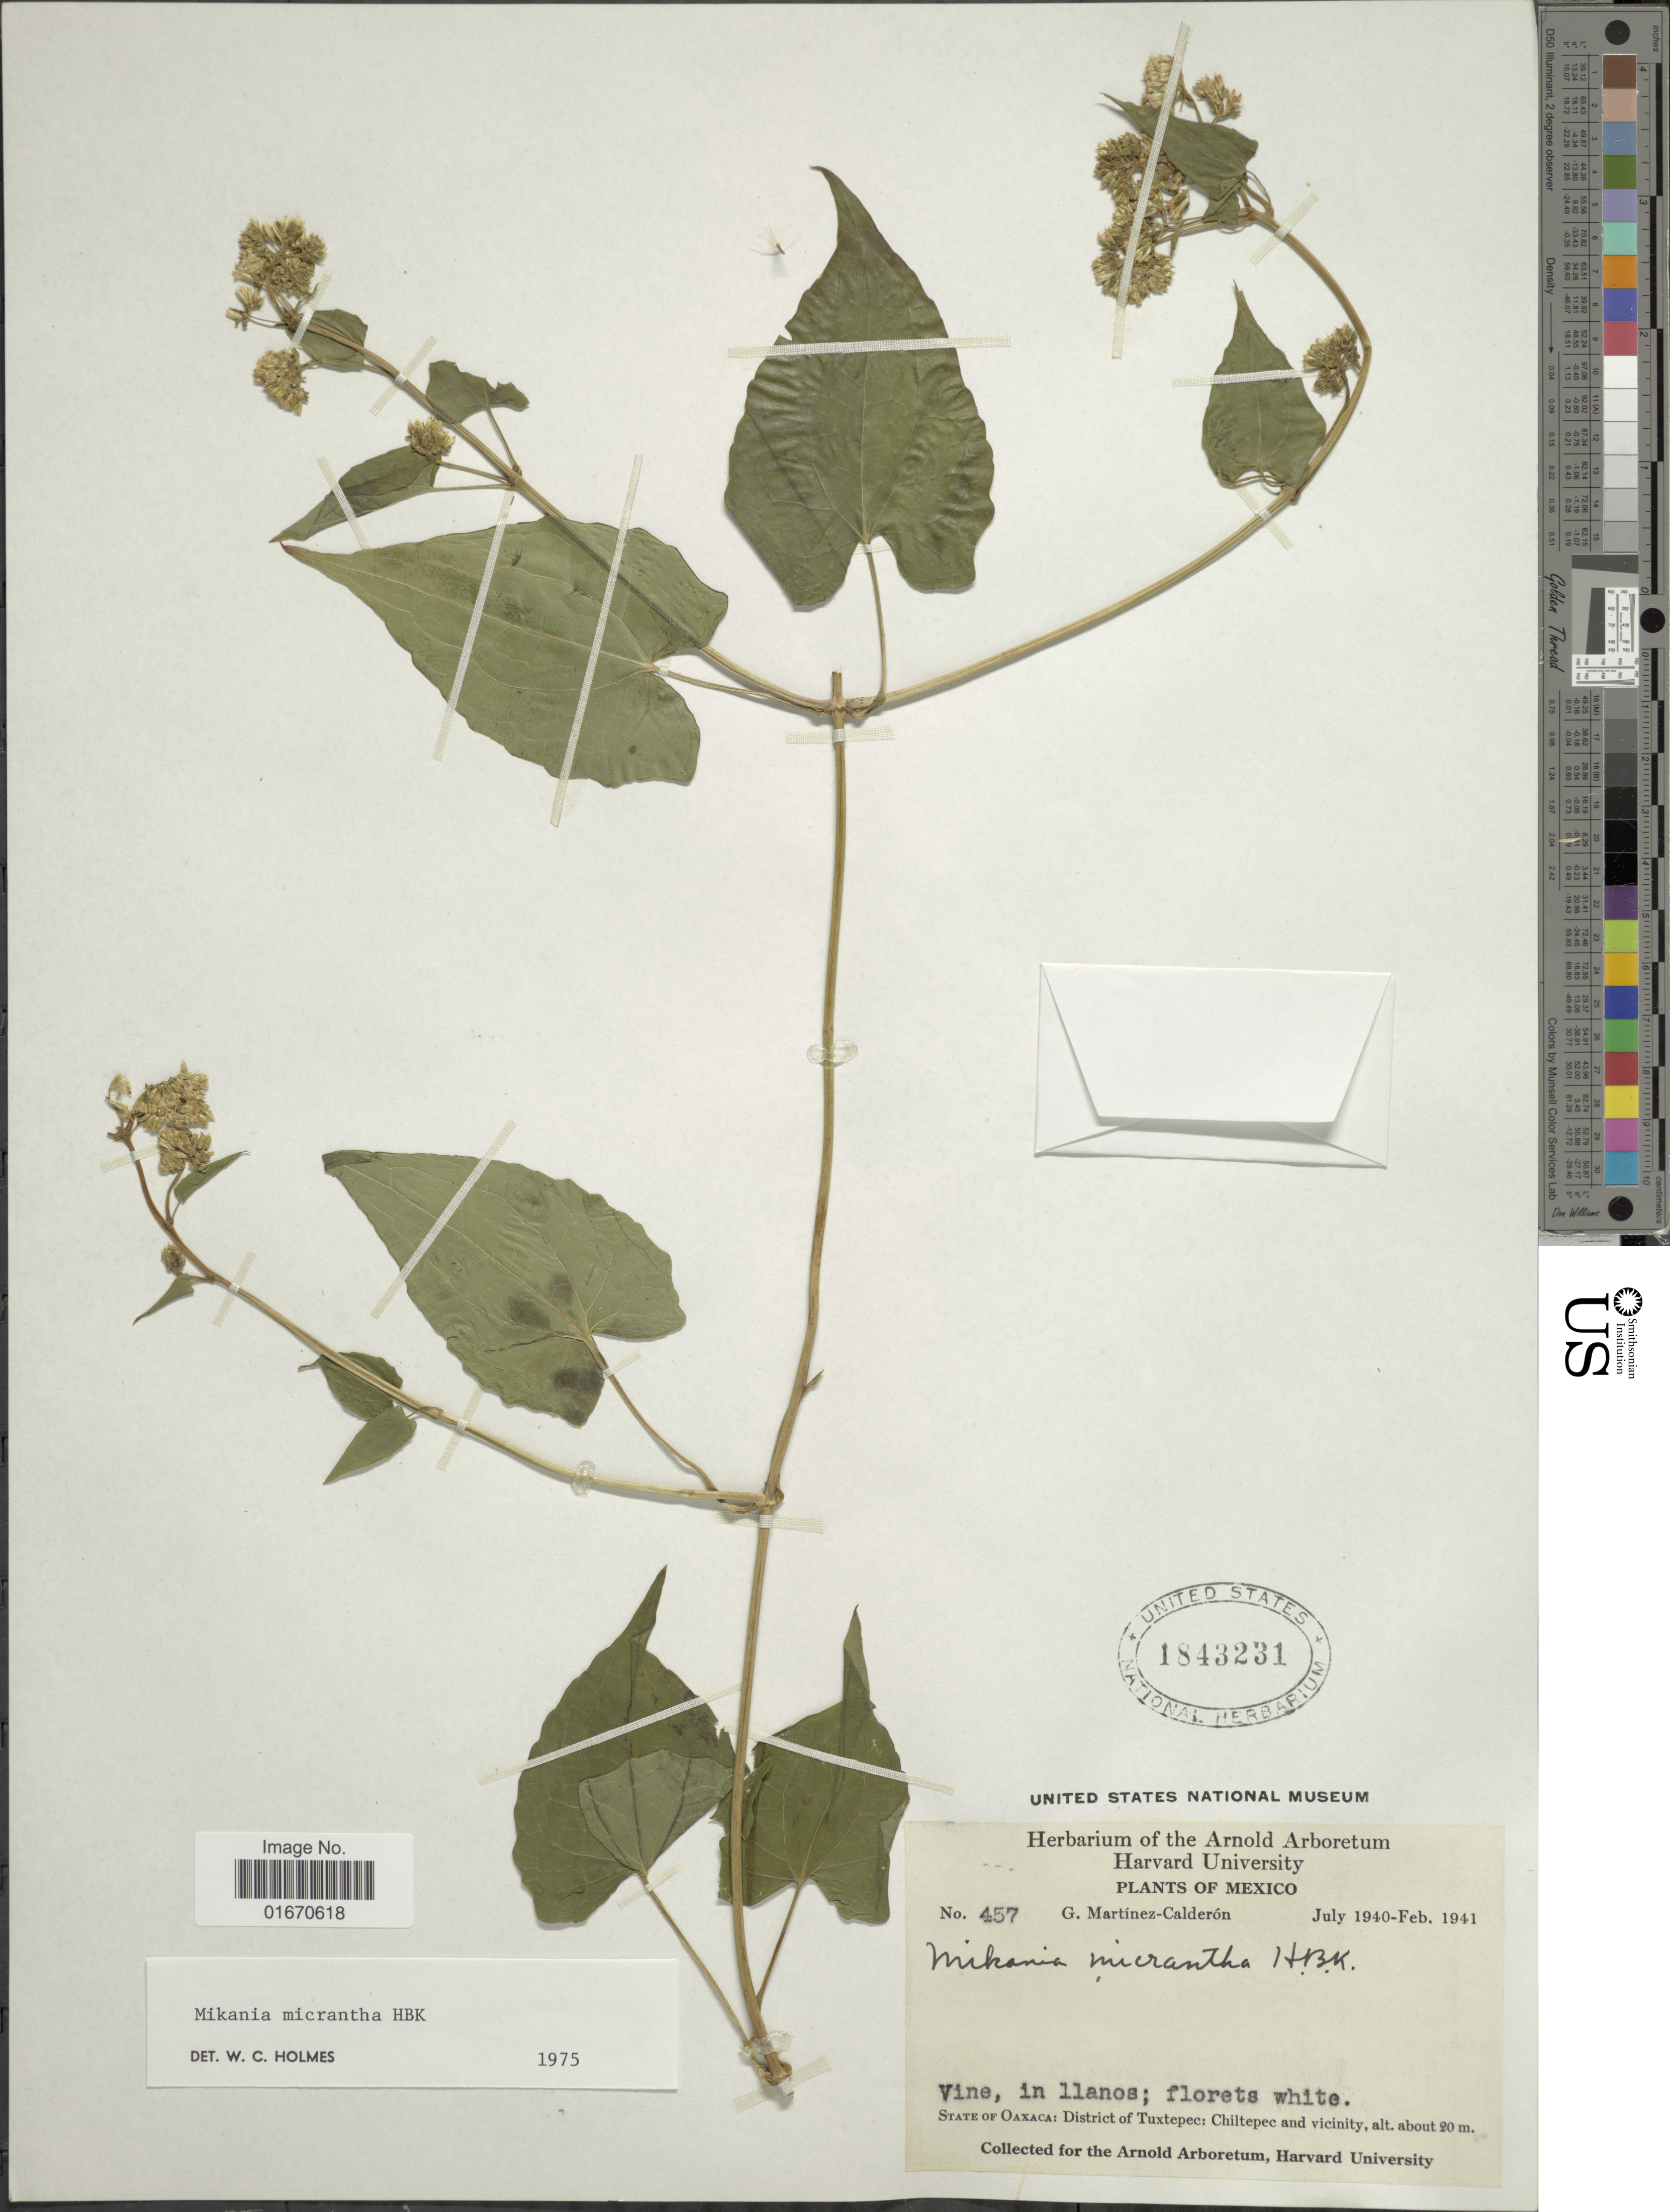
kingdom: Plantae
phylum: Tracheophyta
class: Magnoliopsida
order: Asterales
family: Asteraceae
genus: Mikania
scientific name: Mikania micrantha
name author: Kunth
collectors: G. Martínez Calderón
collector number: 457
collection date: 1940-07/1941-02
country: Mexico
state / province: Oaxaca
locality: District Tuxtepec, Chiltepec and vicinity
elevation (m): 20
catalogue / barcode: US 1843231